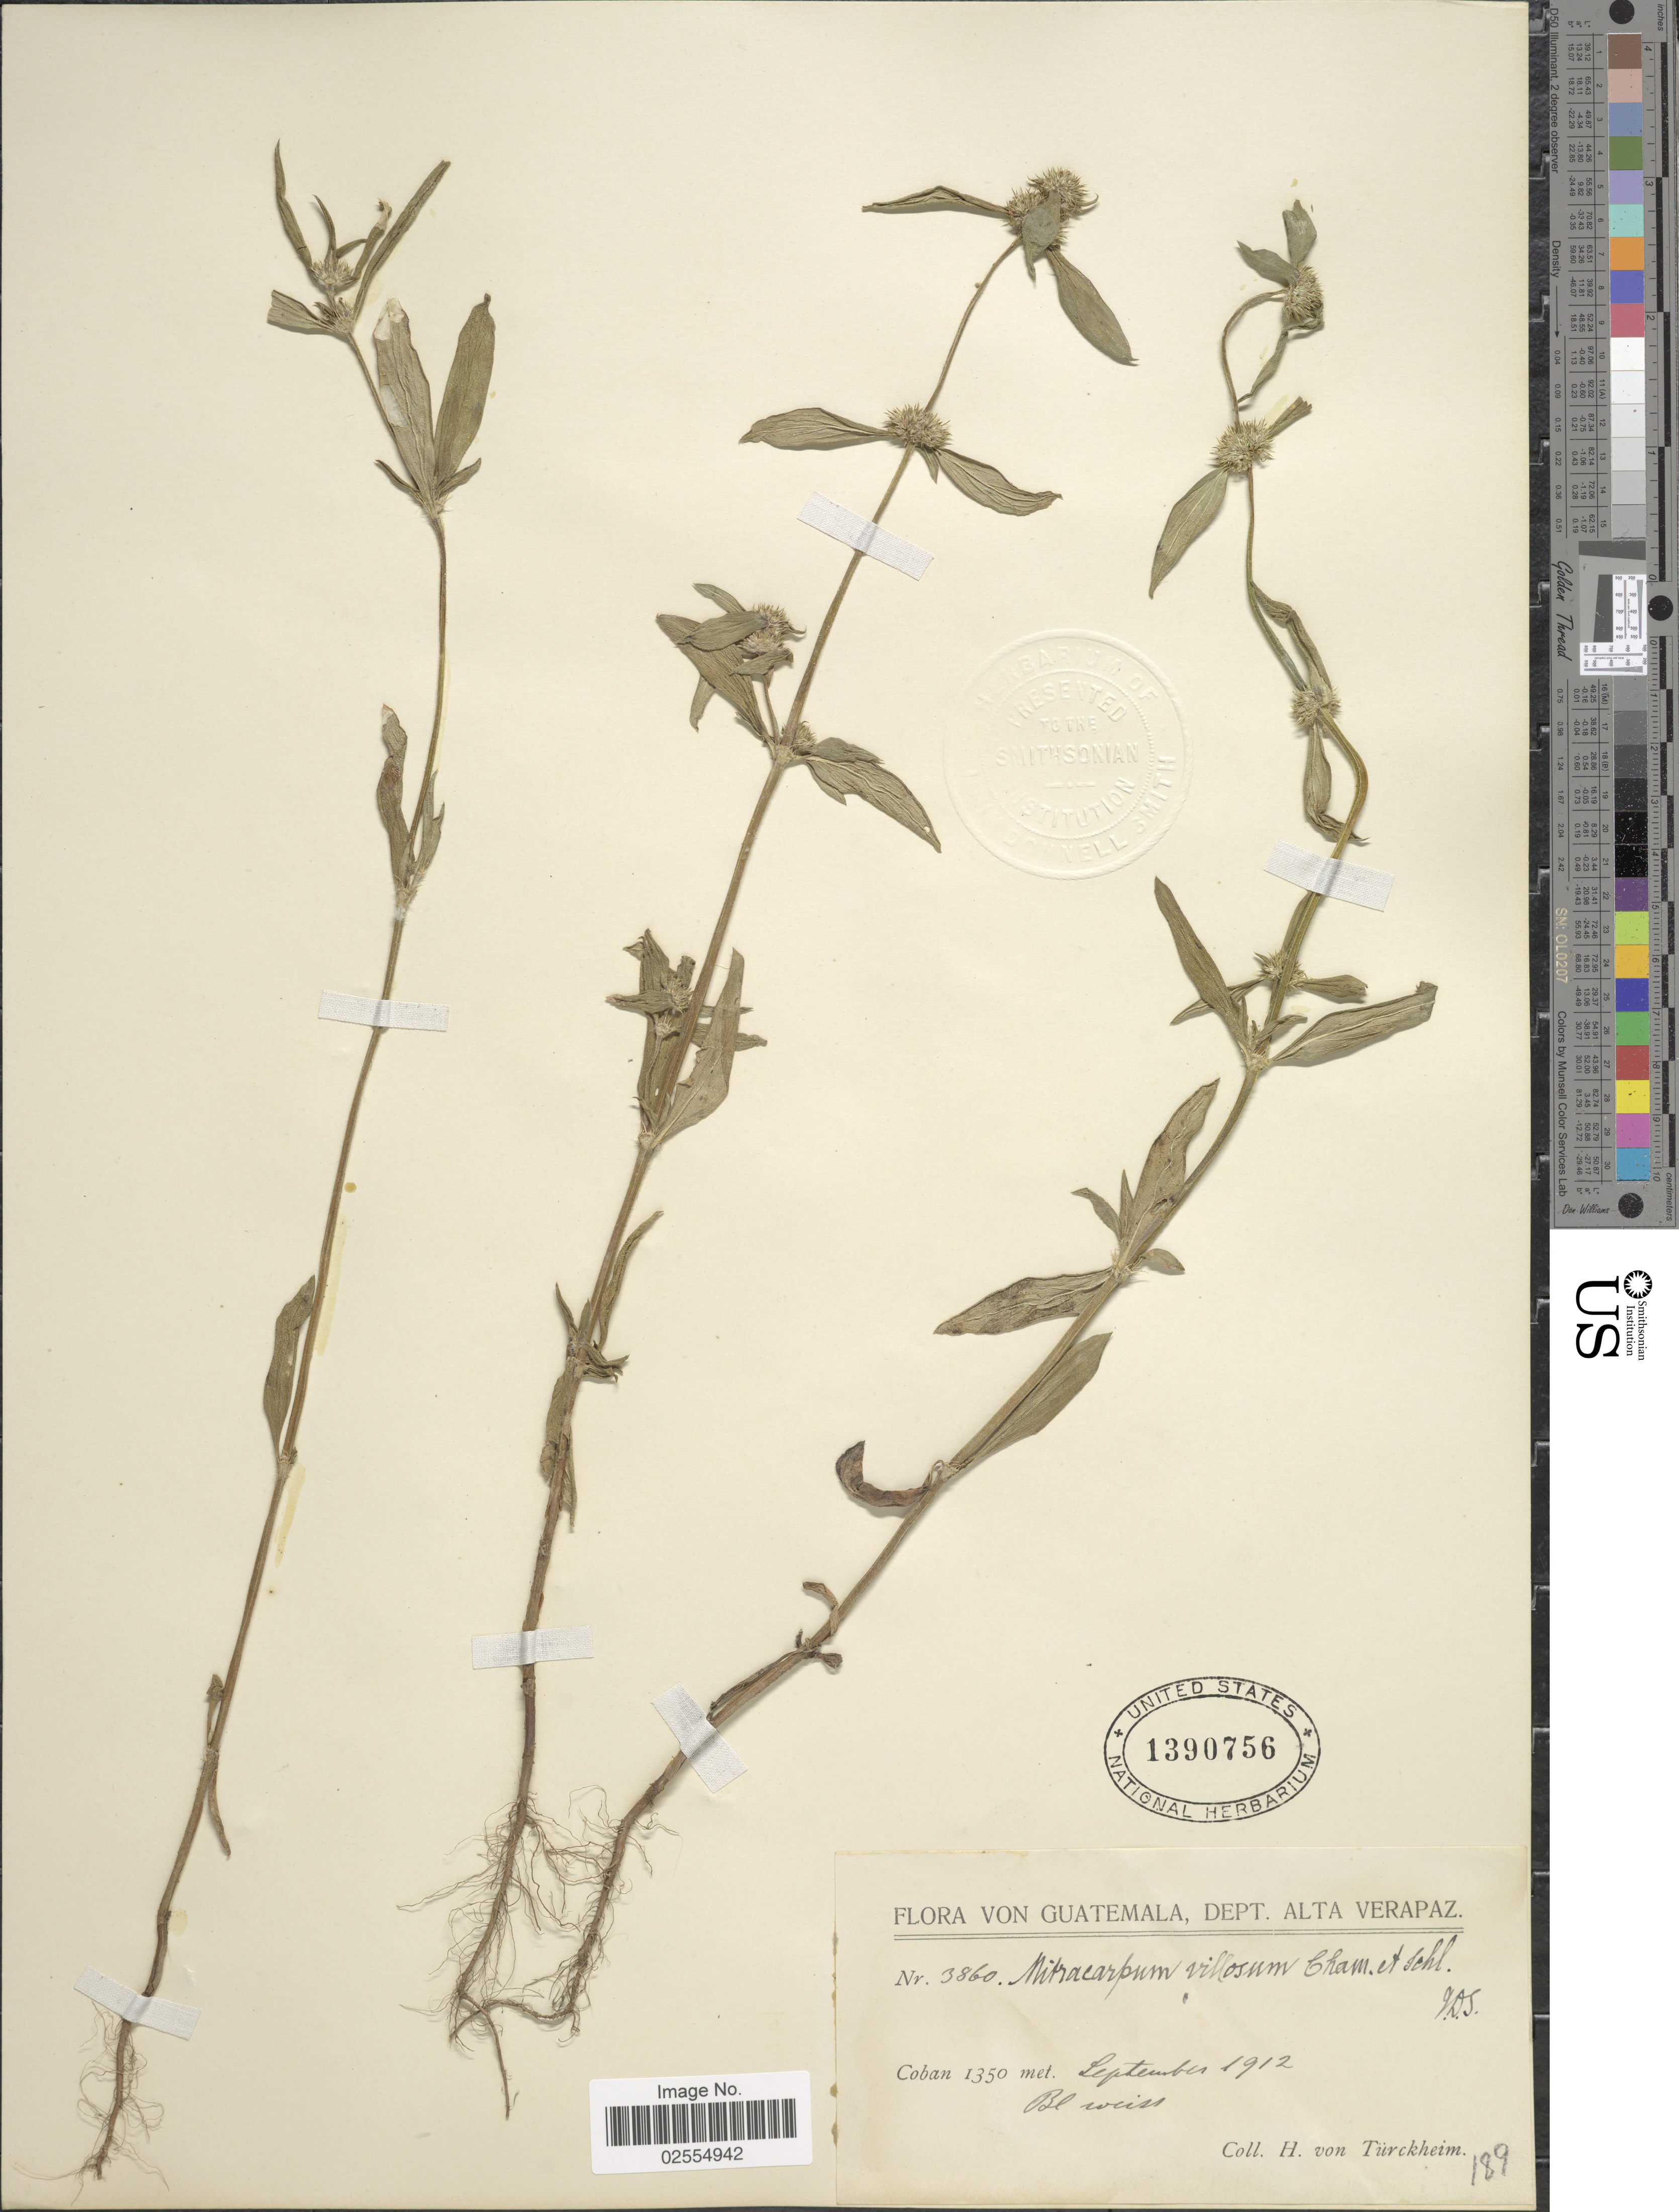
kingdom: Plantae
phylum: Tracheophyta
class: Magnoliopsida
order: Gentianales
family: Rubiaceae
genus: Mitracarpus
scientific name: Mitracarpus hirtus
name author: (L.) DC.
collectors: H. von Türckheim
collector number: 3860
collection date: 1912-09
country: Guatemala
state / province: Alta Verapaz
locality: Coban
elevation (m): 1350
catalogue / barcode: US 1390756